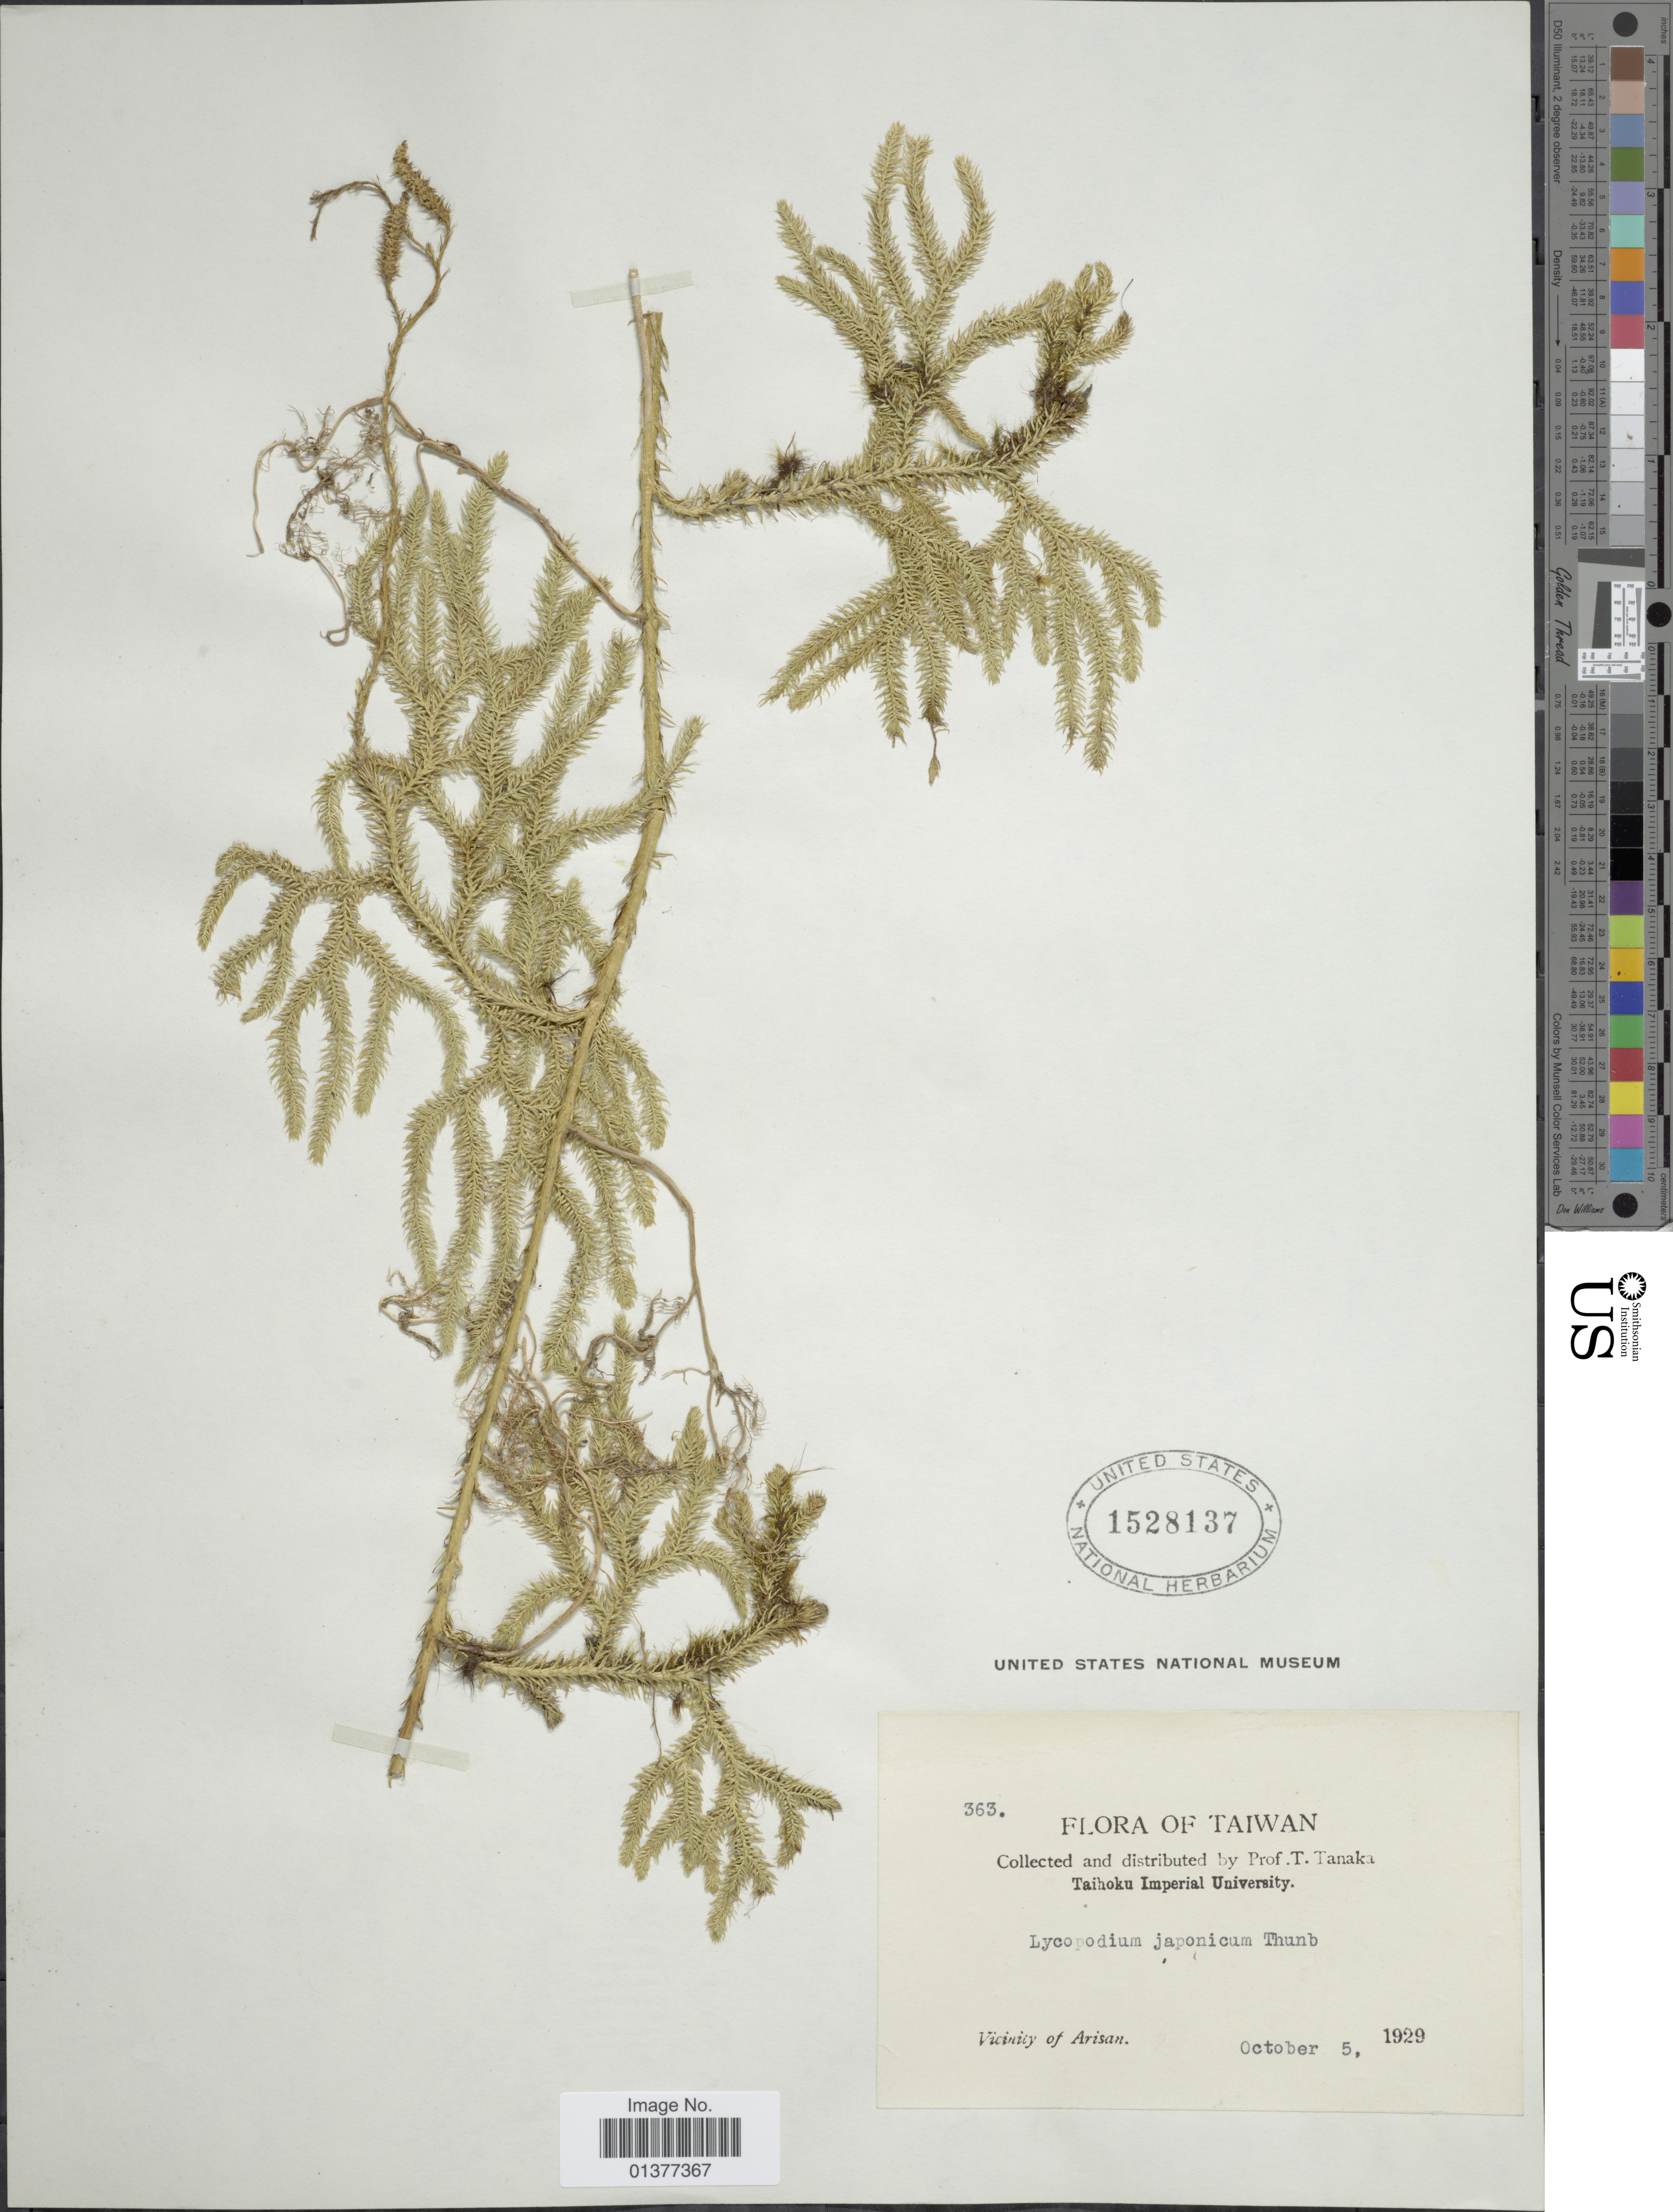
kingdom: Plantae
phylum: Tracheophyta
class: Lycopodiopsida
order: Lycopodiales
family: Lycopodiaceae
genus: Lycopodium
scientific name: Lycopodium clavatum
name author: L.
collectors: T. Tanaka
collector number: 363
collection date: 1929-10-05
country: Taiwan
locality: Vicinity of Arisan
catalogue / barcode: US 1528137